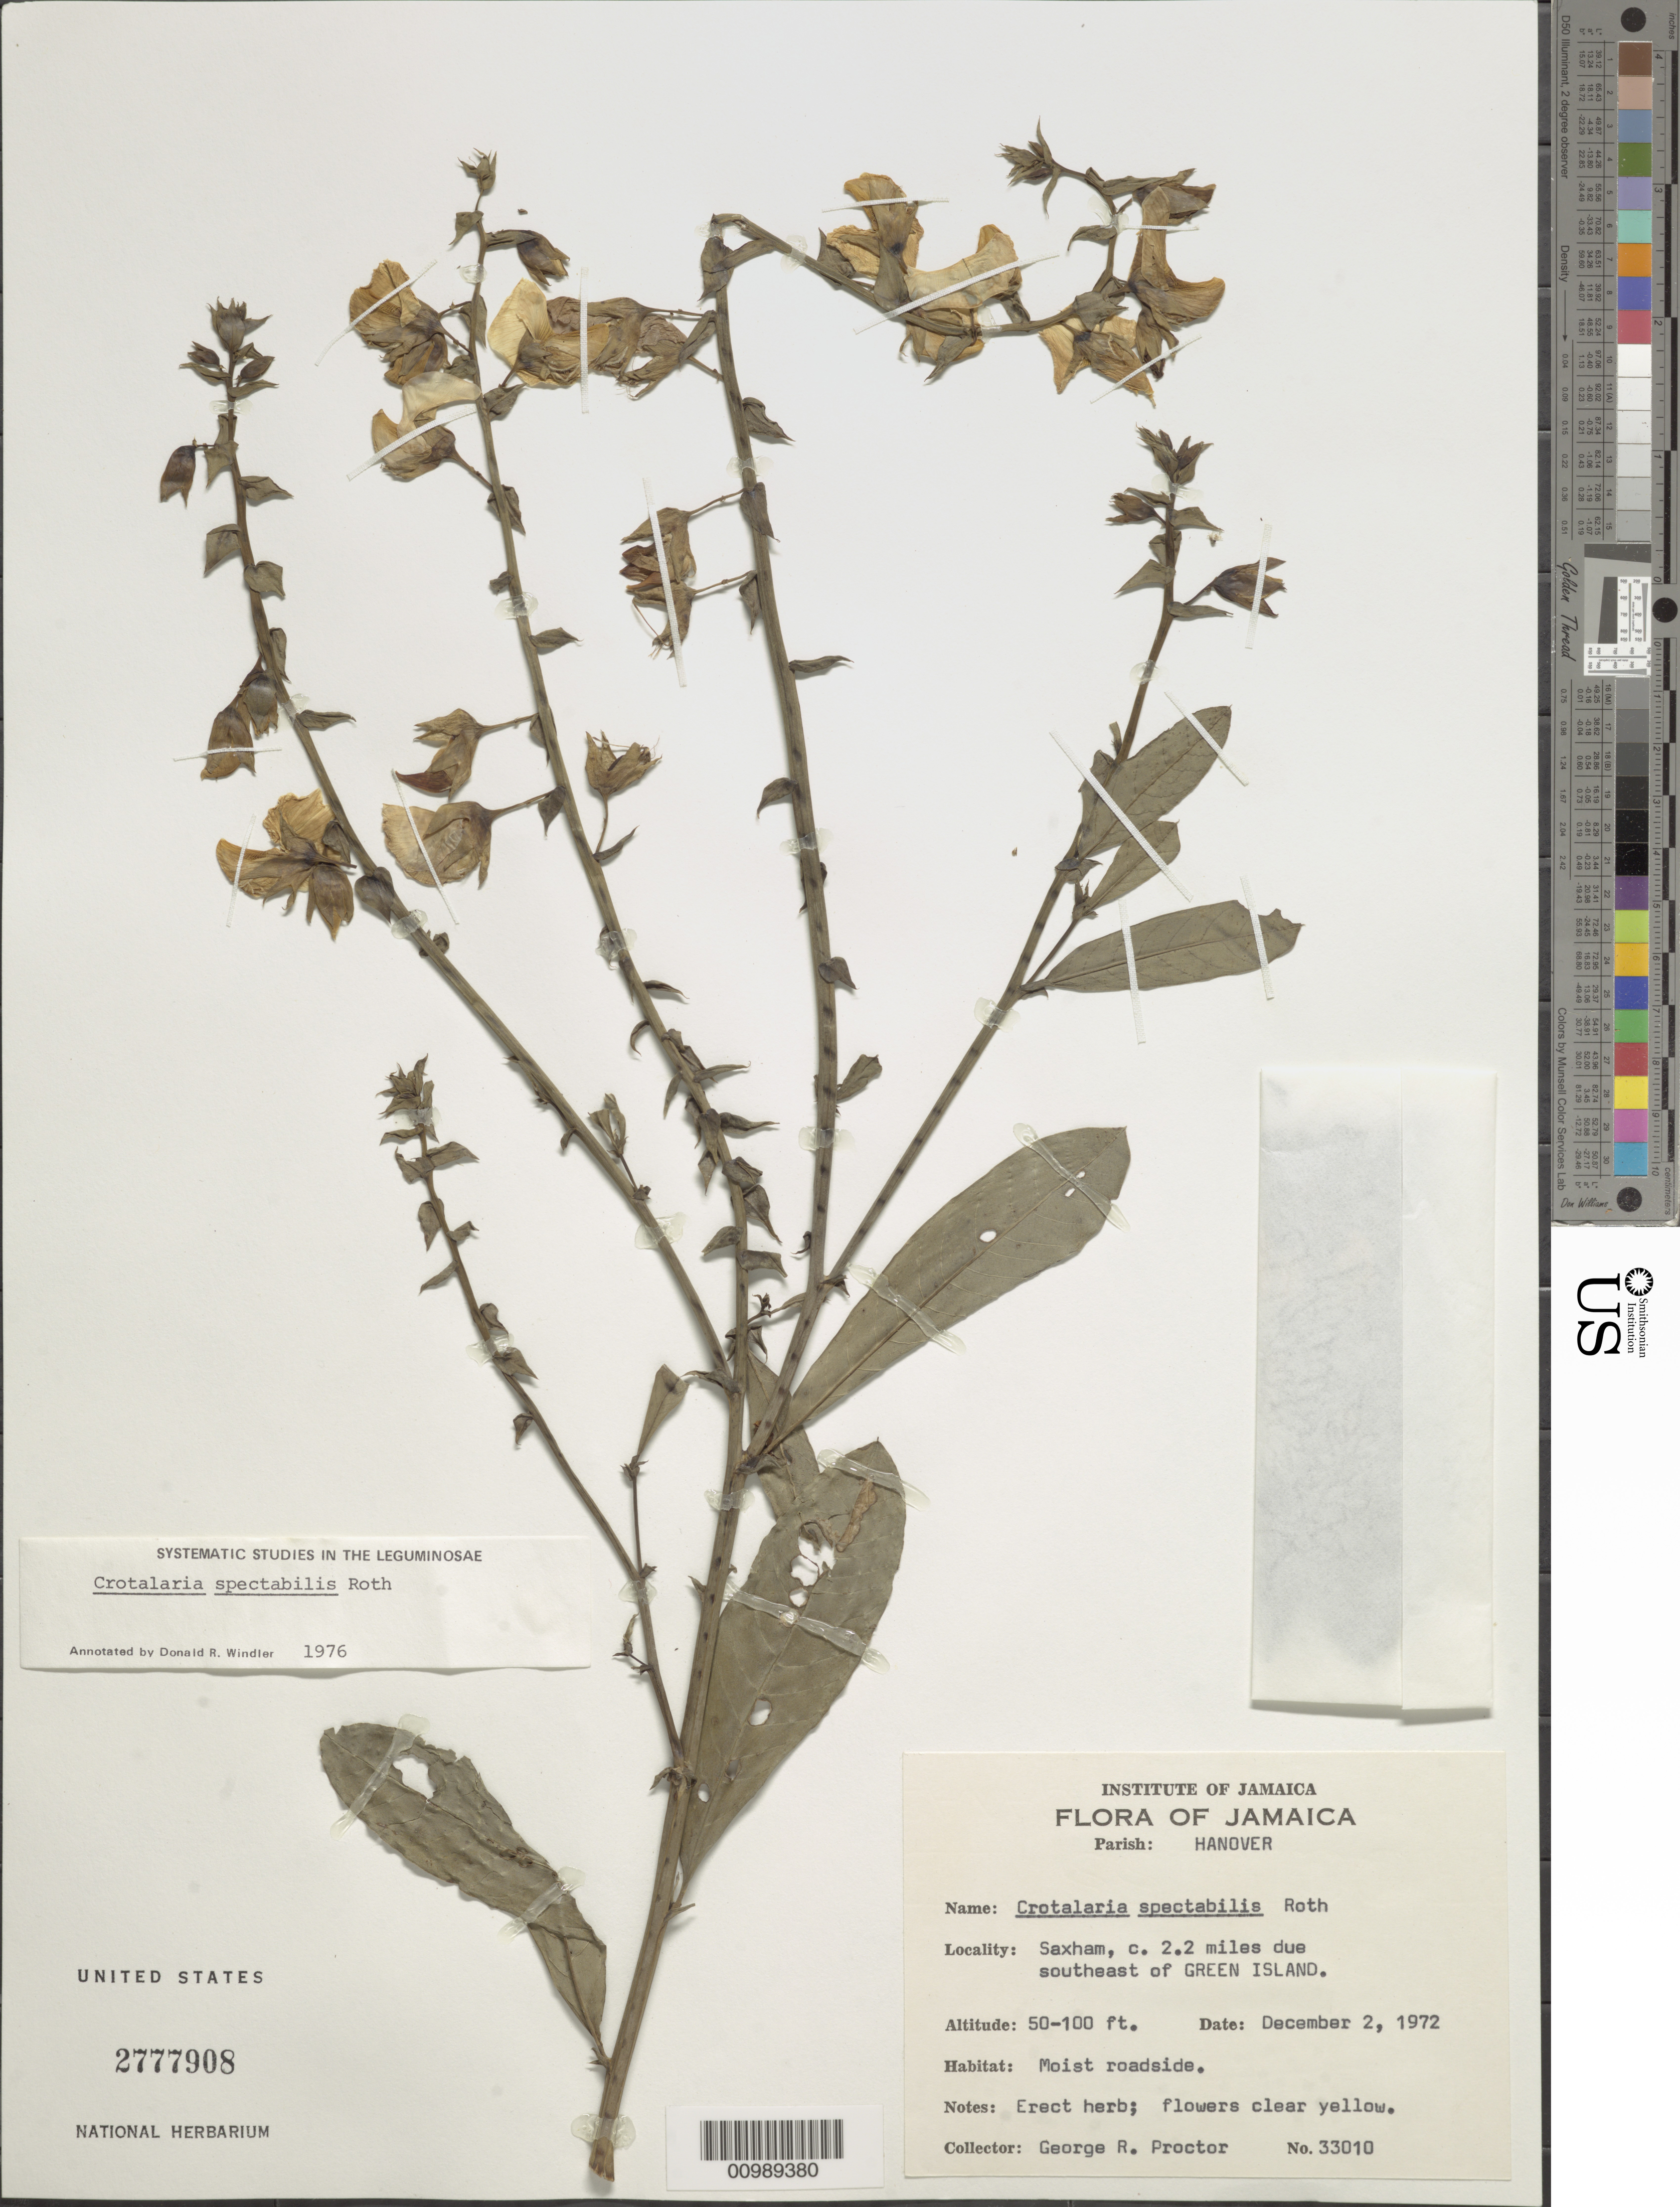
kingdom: Plantae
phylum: Tracheophyta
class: Magnoliopsida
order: Fabales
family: Fabaceae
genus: Crotalaria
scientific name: Crotalaria spectabilis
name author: Roth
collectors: G. R. Proctor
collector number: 33010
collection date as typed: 02 Dec 1972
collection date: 1972-12-02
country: Jamaica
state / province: Hanover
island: Jamaica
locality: Saxham, 2,2 miles due SE of Green Island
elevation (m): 15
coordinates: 0 N, 0 E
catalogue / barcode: US 2777908